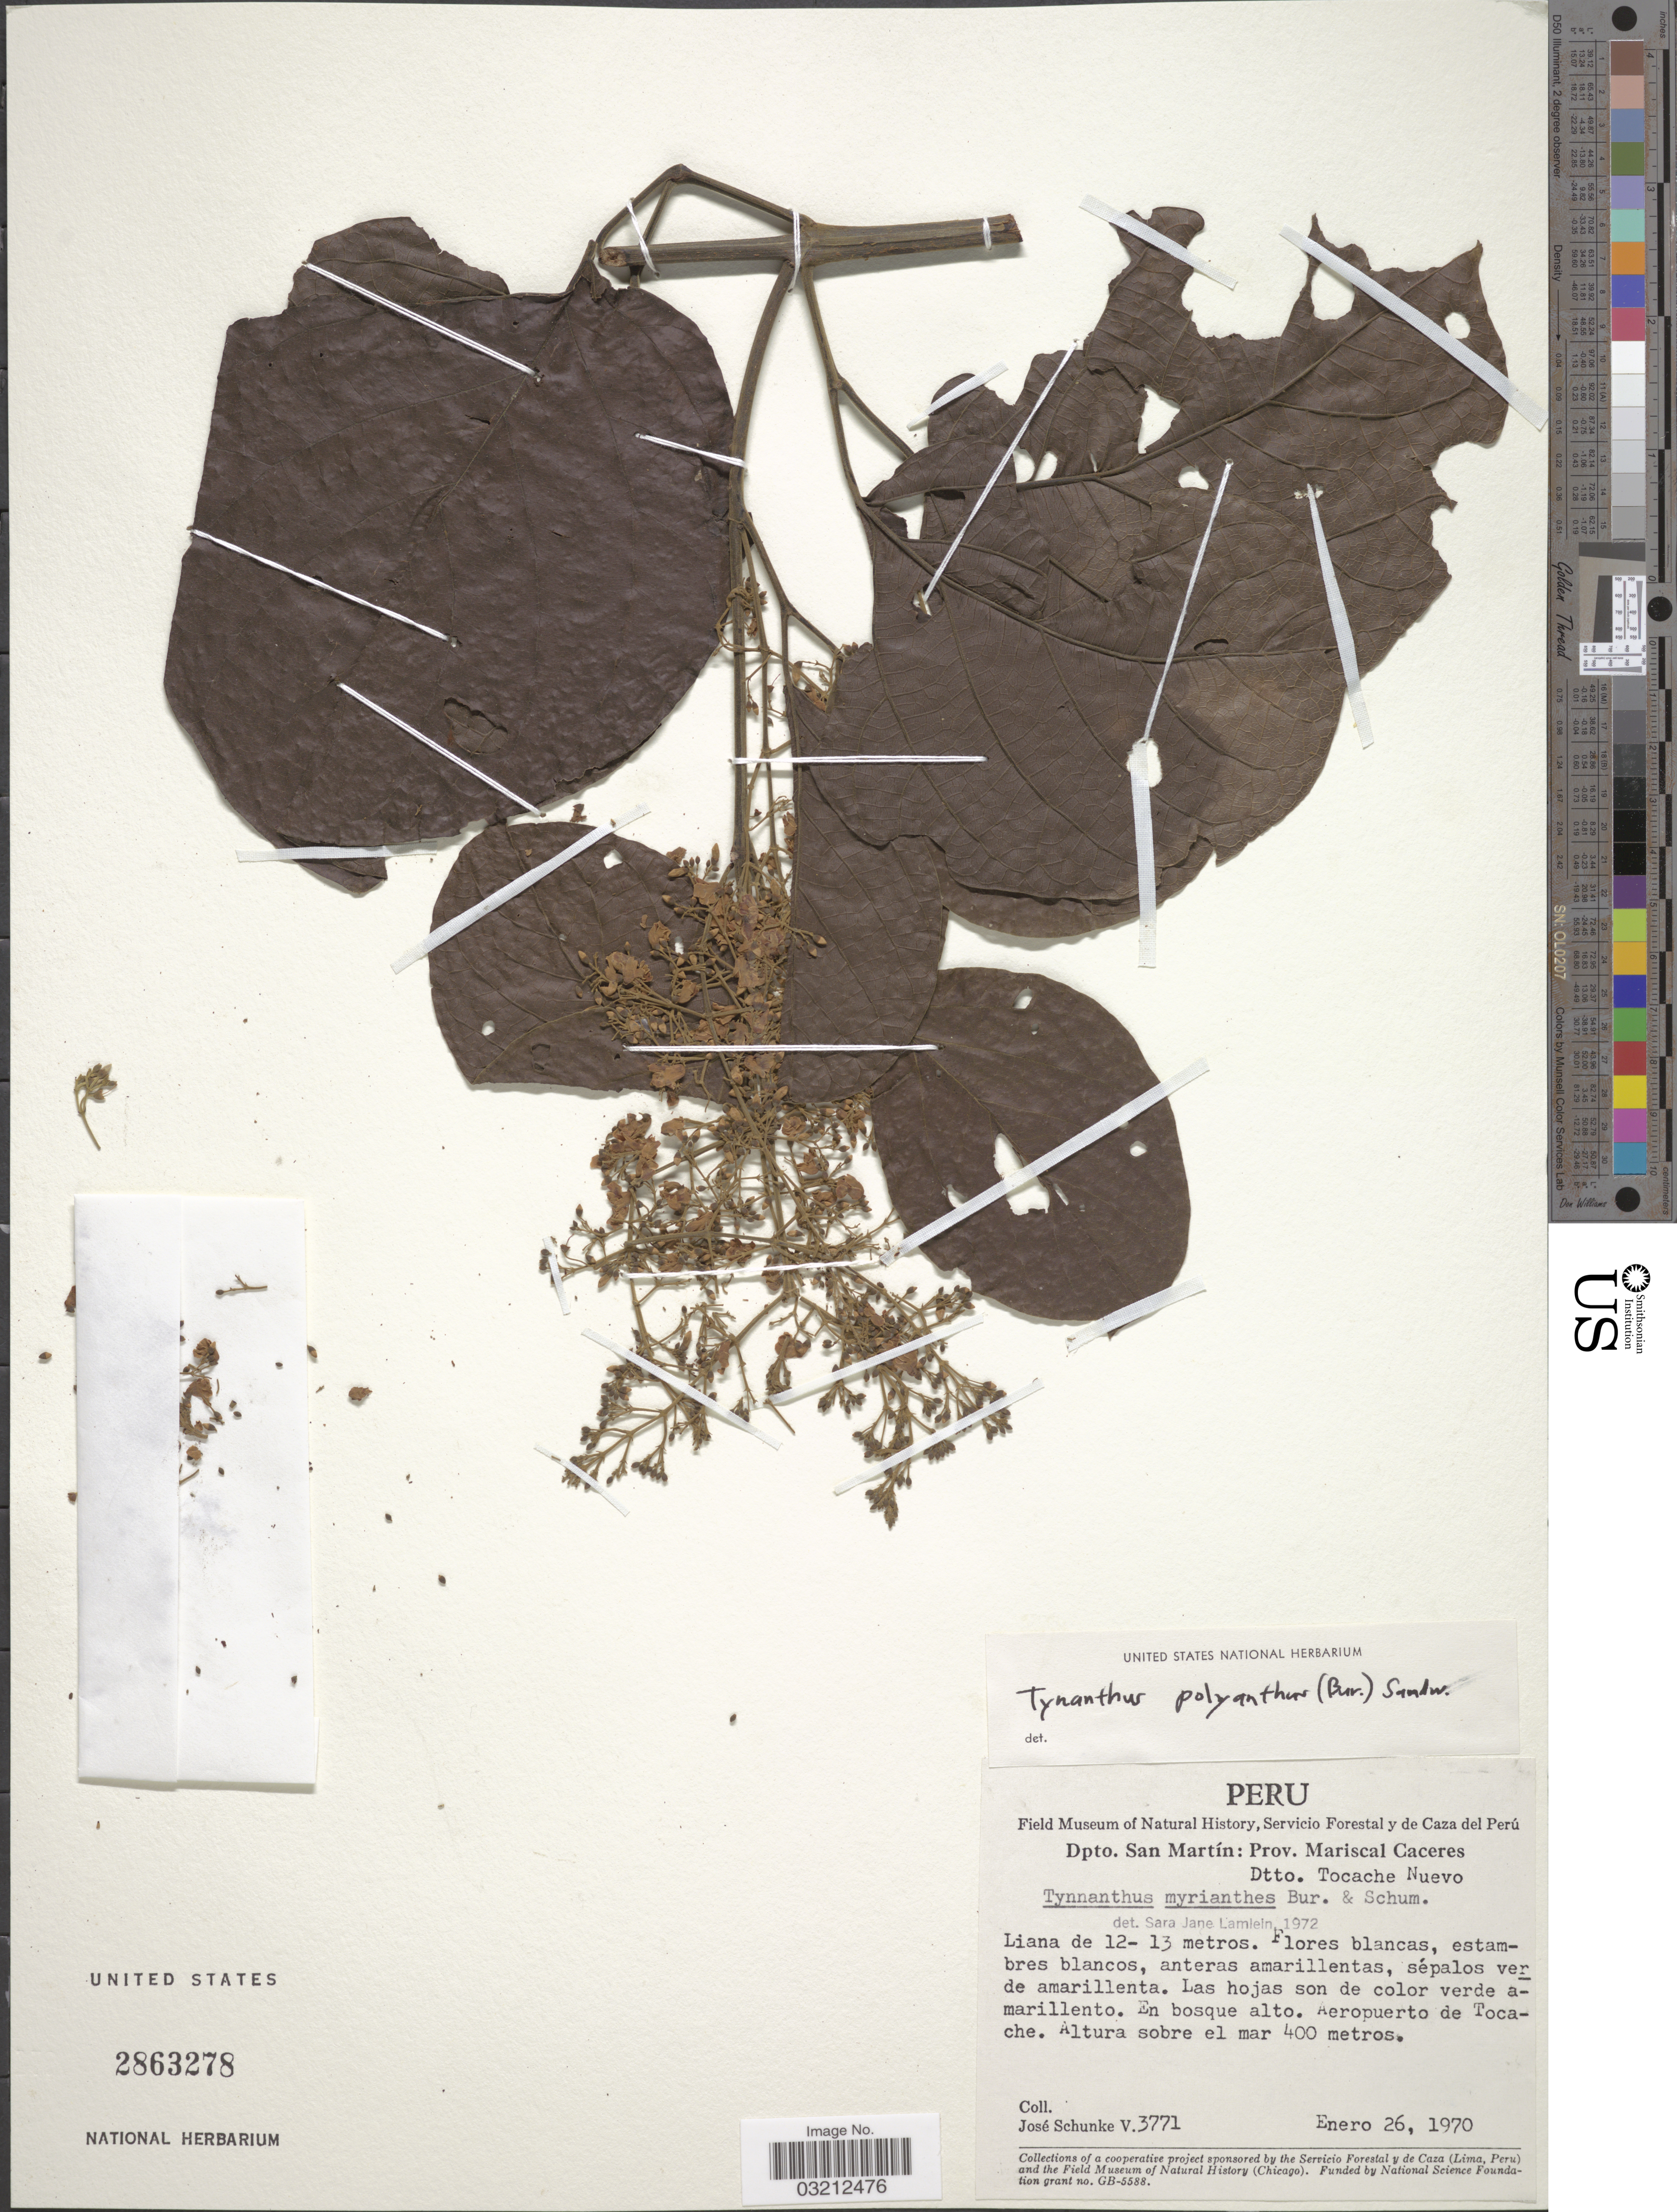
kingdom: Plantae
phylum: Tracheophyta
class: Magnoliopsida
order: Lamiales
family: Bignoniaceae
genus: Tynanthus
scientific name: Tynanthus polyanthus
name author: (Bureau) Sandwith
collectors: J. Schunke Vigo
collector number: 3771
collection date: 1970-01-26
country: Peru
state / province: San Martín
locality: Dpto. San Martín: Prov. Mariscal Caceres. Dtto. Tocache Nuevo. En bosque alto. Aeropuerto de Tocache.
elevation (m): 400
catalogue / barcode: US 2863278